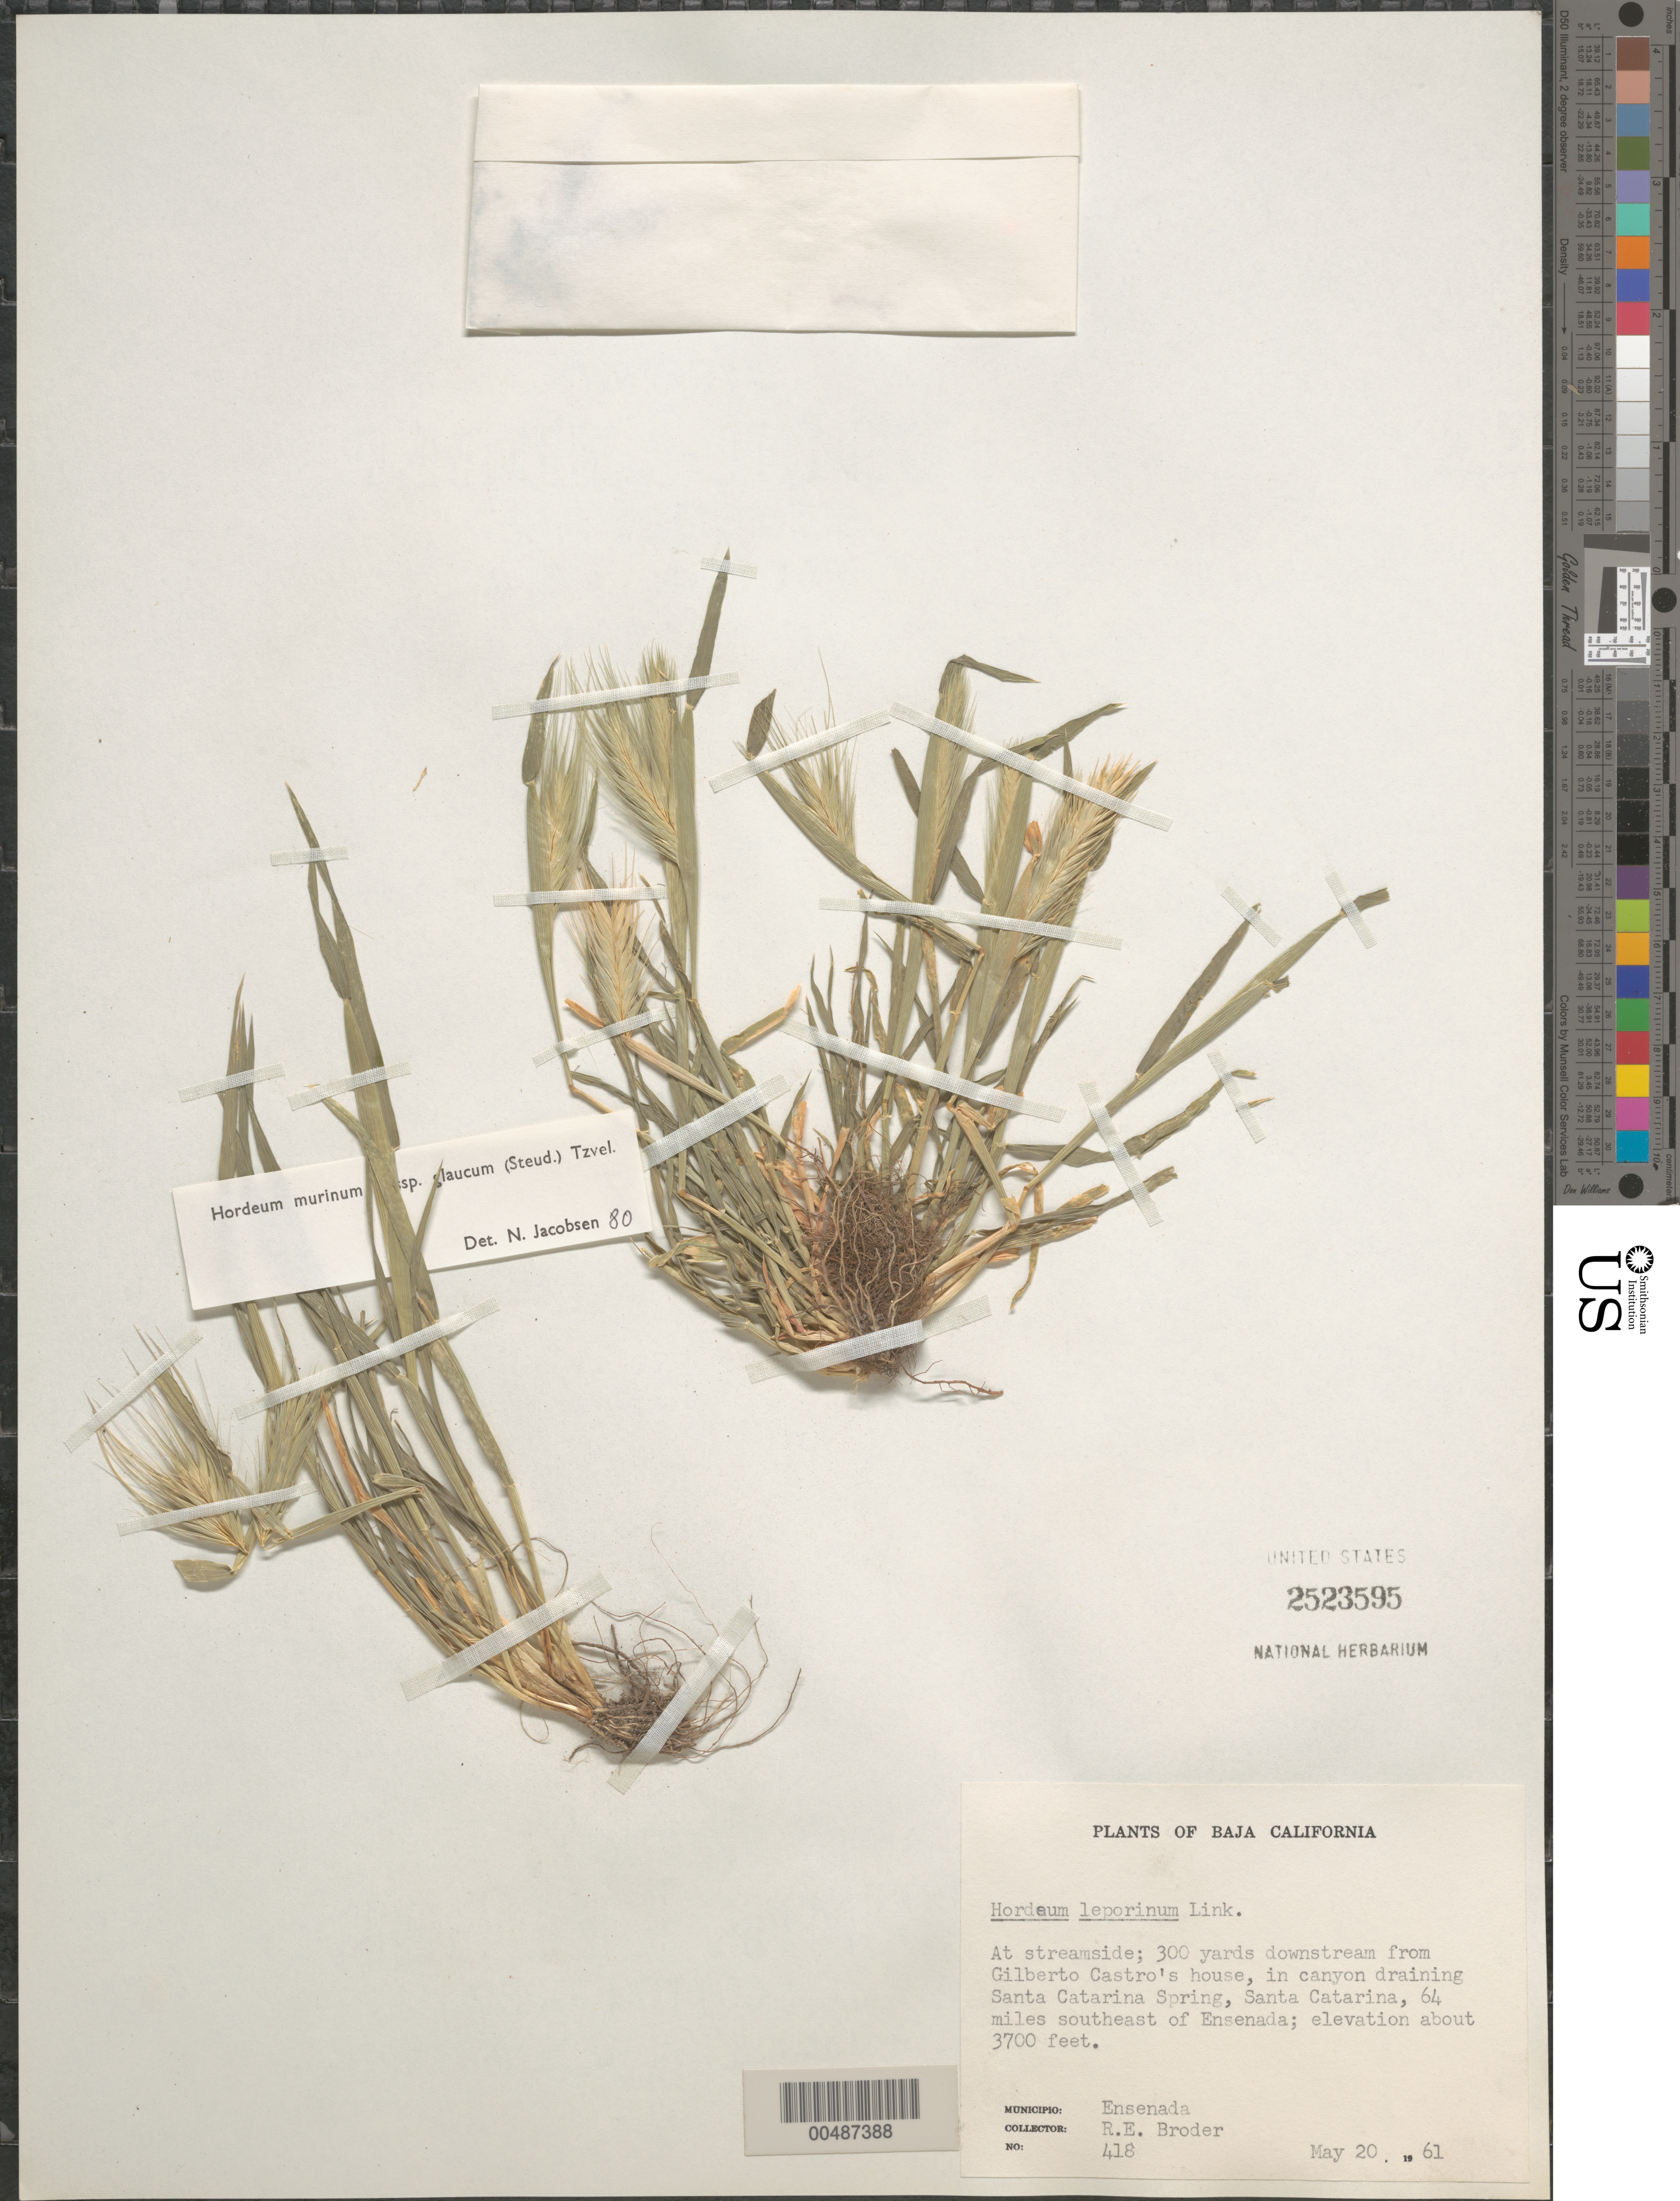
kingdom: Plantae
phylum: Tracheophyta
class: Liliopsida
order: Poales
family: Poaceae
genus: Hordeum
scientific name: Hordeum murinum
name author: L.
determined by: Jacobsen, N. H. G.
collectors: R. Broder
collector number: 418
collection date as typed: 20 May 1961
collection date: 1961-05-20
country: Mexico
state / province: Baja California Norte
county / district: Ensenada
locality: in canyon draining Sta. Catarina Spring, Sta. Catarina, 64 mi SE of Ensenada, 300 yds. downstream from G...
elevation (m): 1128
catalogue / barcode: US 2523595